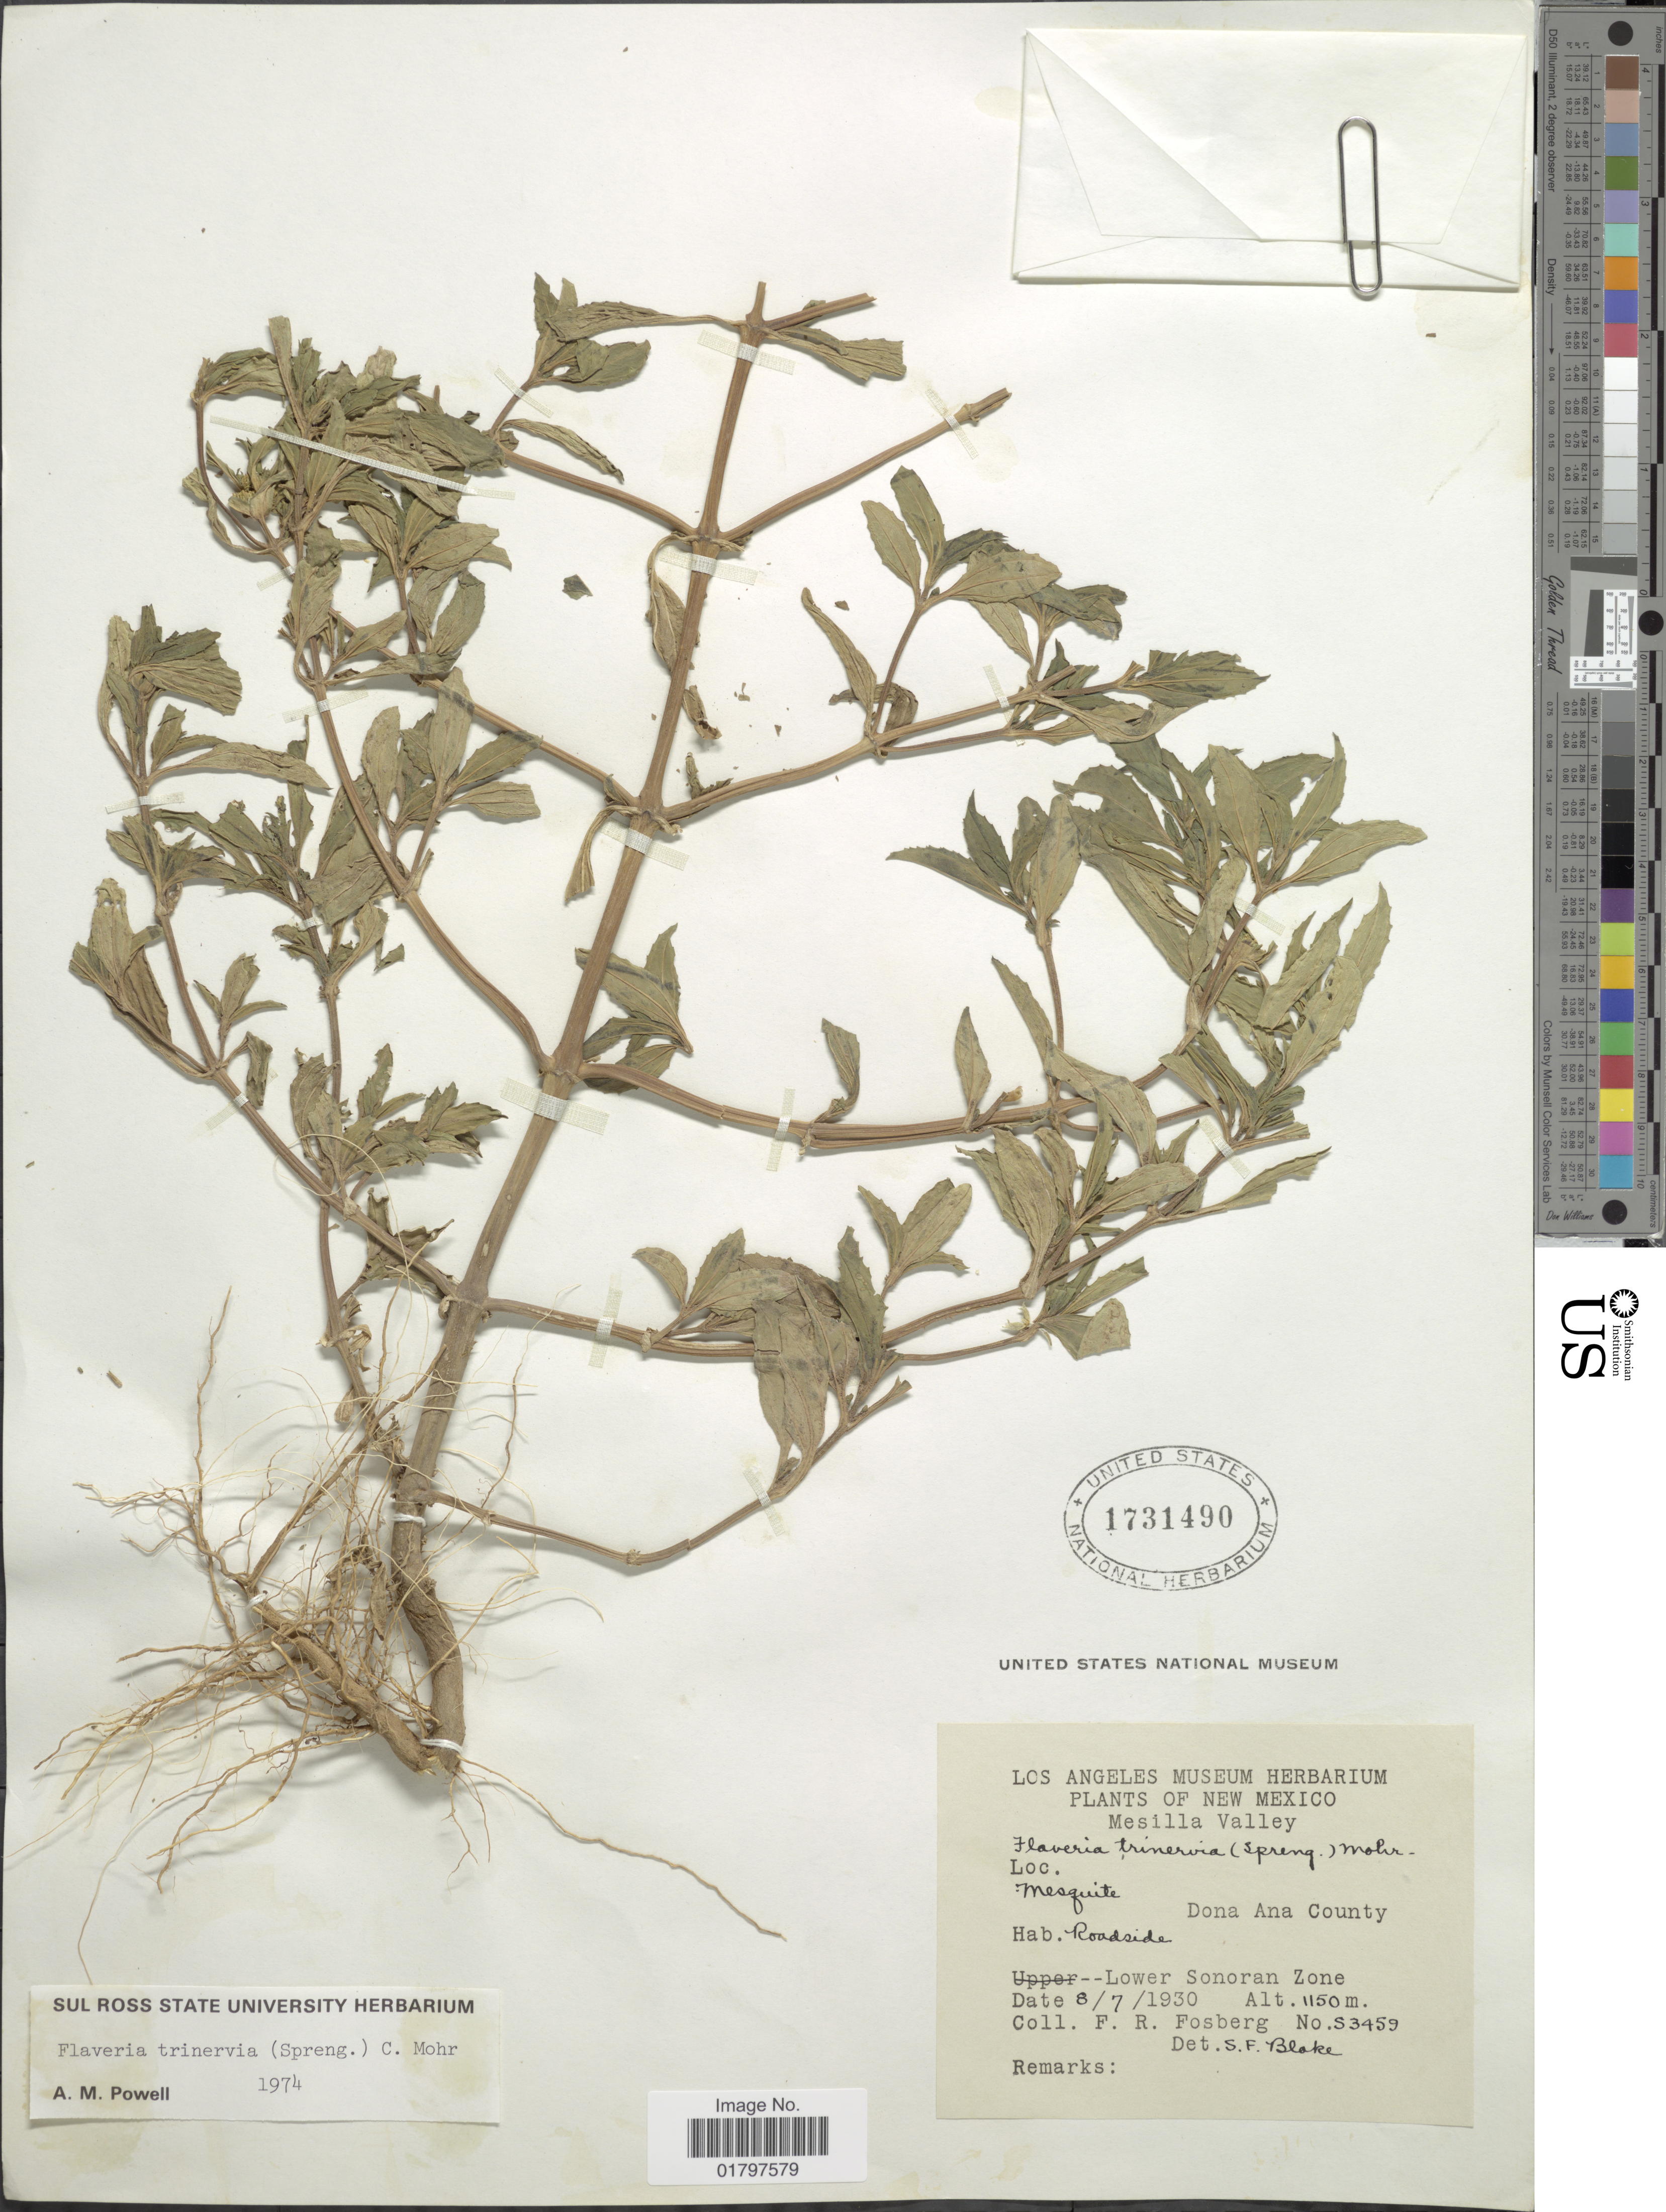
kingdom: Plantae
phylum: Tracheophyta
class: Magnoliopsida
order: Asterales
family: Asteraceae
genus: Flaveria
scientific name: Flaveria trinervia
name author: (Spreng.) C. Mohr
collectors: F. R. Fosberg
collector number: S3459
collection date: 1930-08-07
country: United States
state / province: New Mexico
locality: Mesilla Valley. Mesquite, Dona Ana County. Roadside. Lower Sonoran Zone.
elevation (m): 1150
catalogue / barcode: US 1731490